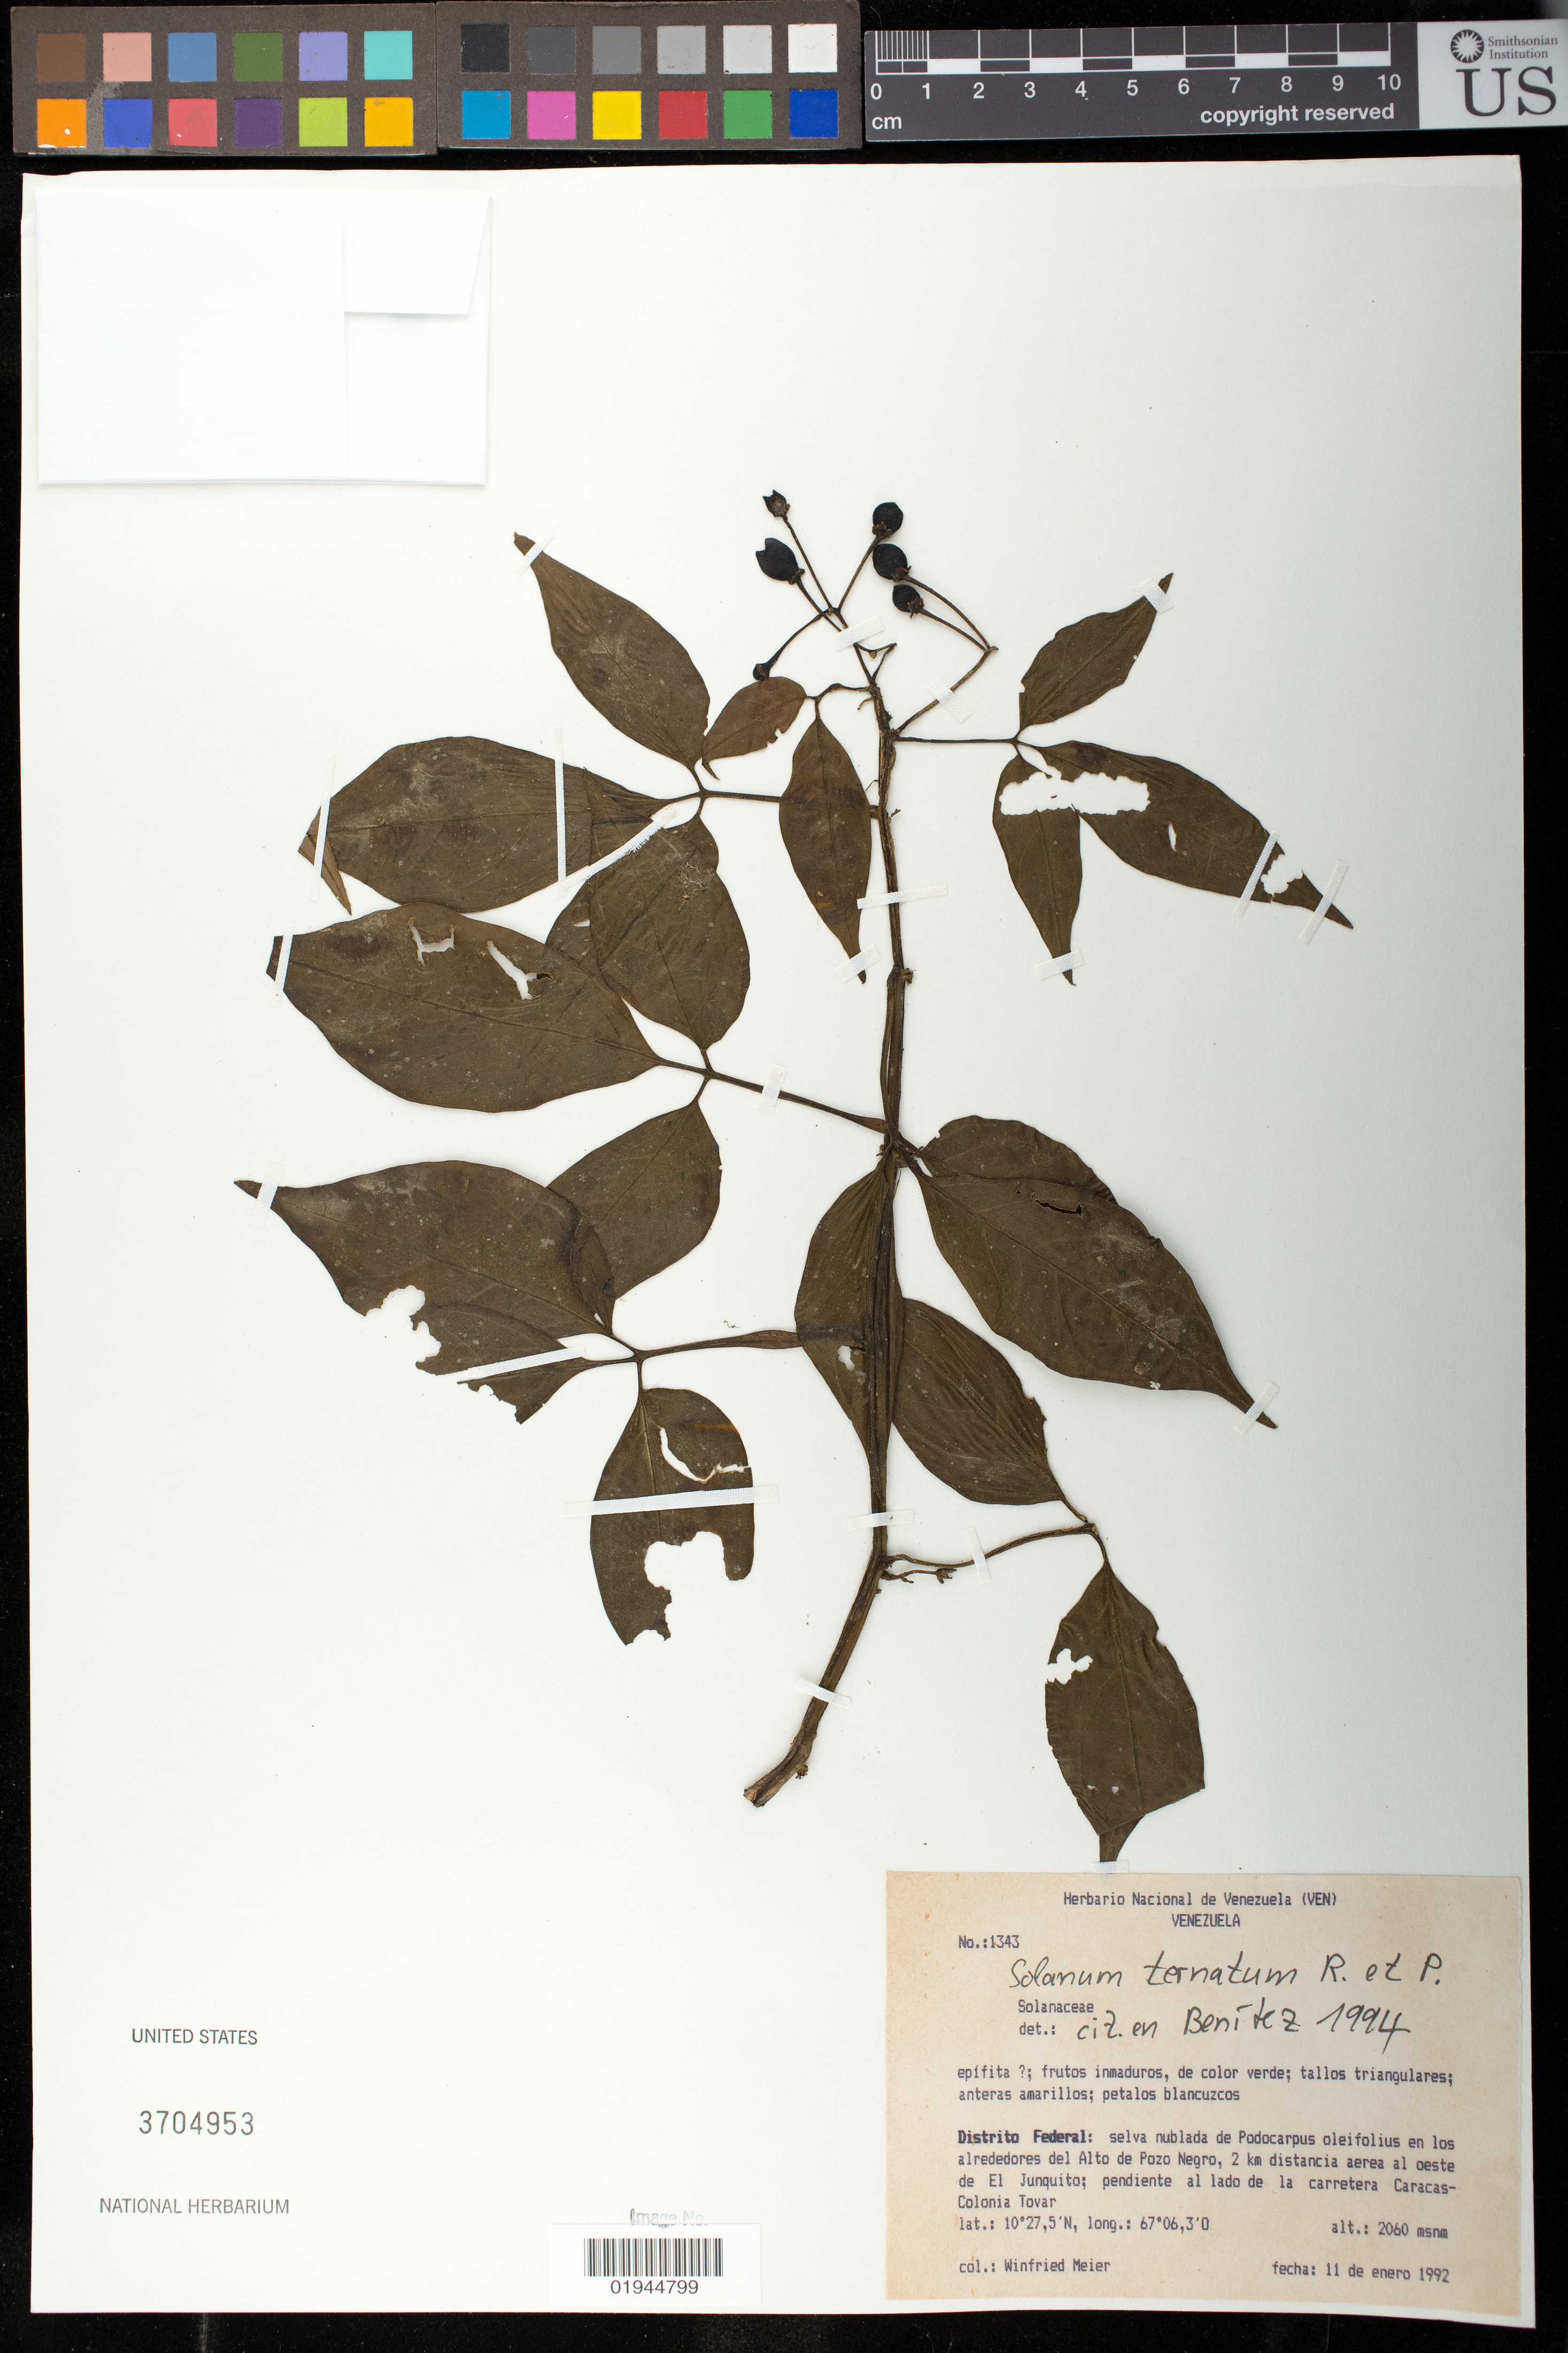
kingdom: Plantae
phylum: Tracheophyta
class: Magnoliopsida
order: Solanales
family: Solanaceae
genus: Solanum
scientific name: Solanum ternatum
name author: Ruiz & Pav.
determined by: Benitez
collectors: W. Meier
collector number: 1343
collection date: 1992-01-11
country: Venezuela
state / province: Distrito Federal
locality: en los alrededores del Alto de Pozo Negro, 2 km distancia aerea al oeste de El Junquito, pediente al lado de la carretera Carcas-Colonia Tovar.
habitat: selva nublada de Podocarpus oleifolius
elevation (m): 2060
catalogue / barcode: US 3704953